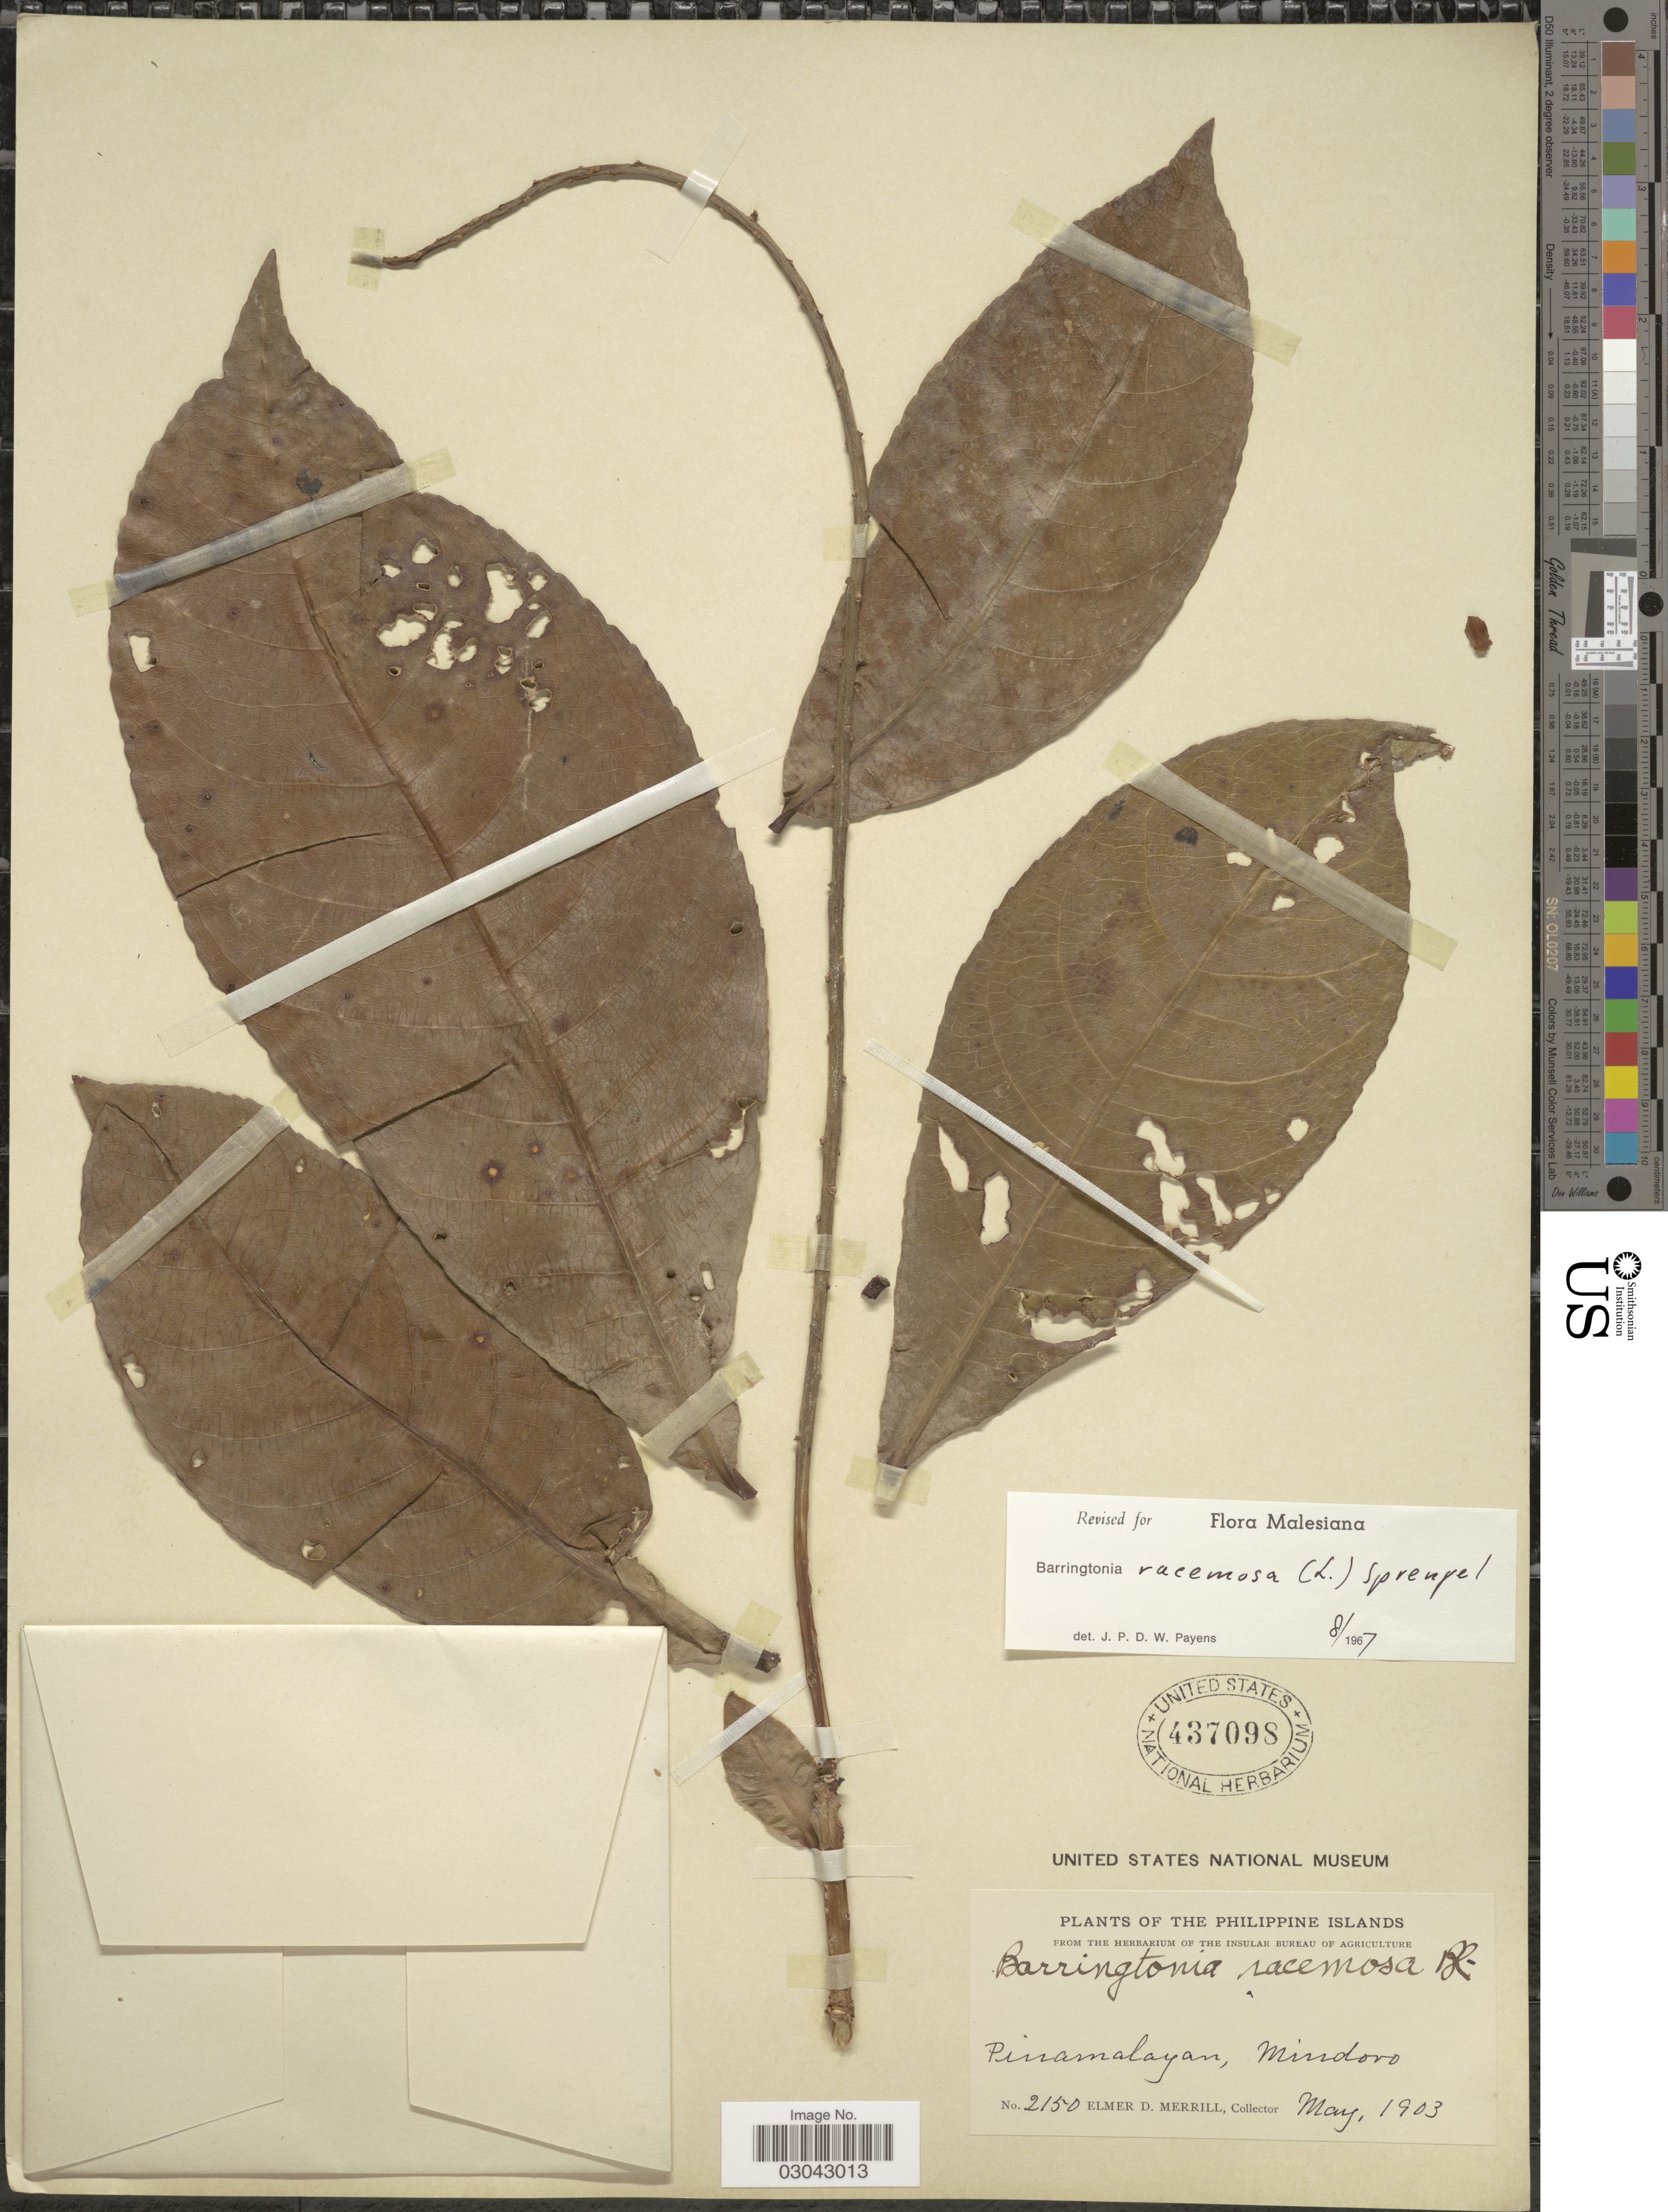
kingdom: Plantae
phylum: Tracheophyta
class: Magnoliopsida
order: Ericales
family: Lecythidaceae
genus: Barringtonia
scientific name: Barringtonia racemosa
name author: (L.) Spreng.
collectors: E. D. Merrill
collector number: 2150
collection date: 1903-05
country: Philippines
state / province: Mimaropa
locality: Pinamalayan, Mindoro.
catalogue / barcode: US 437098